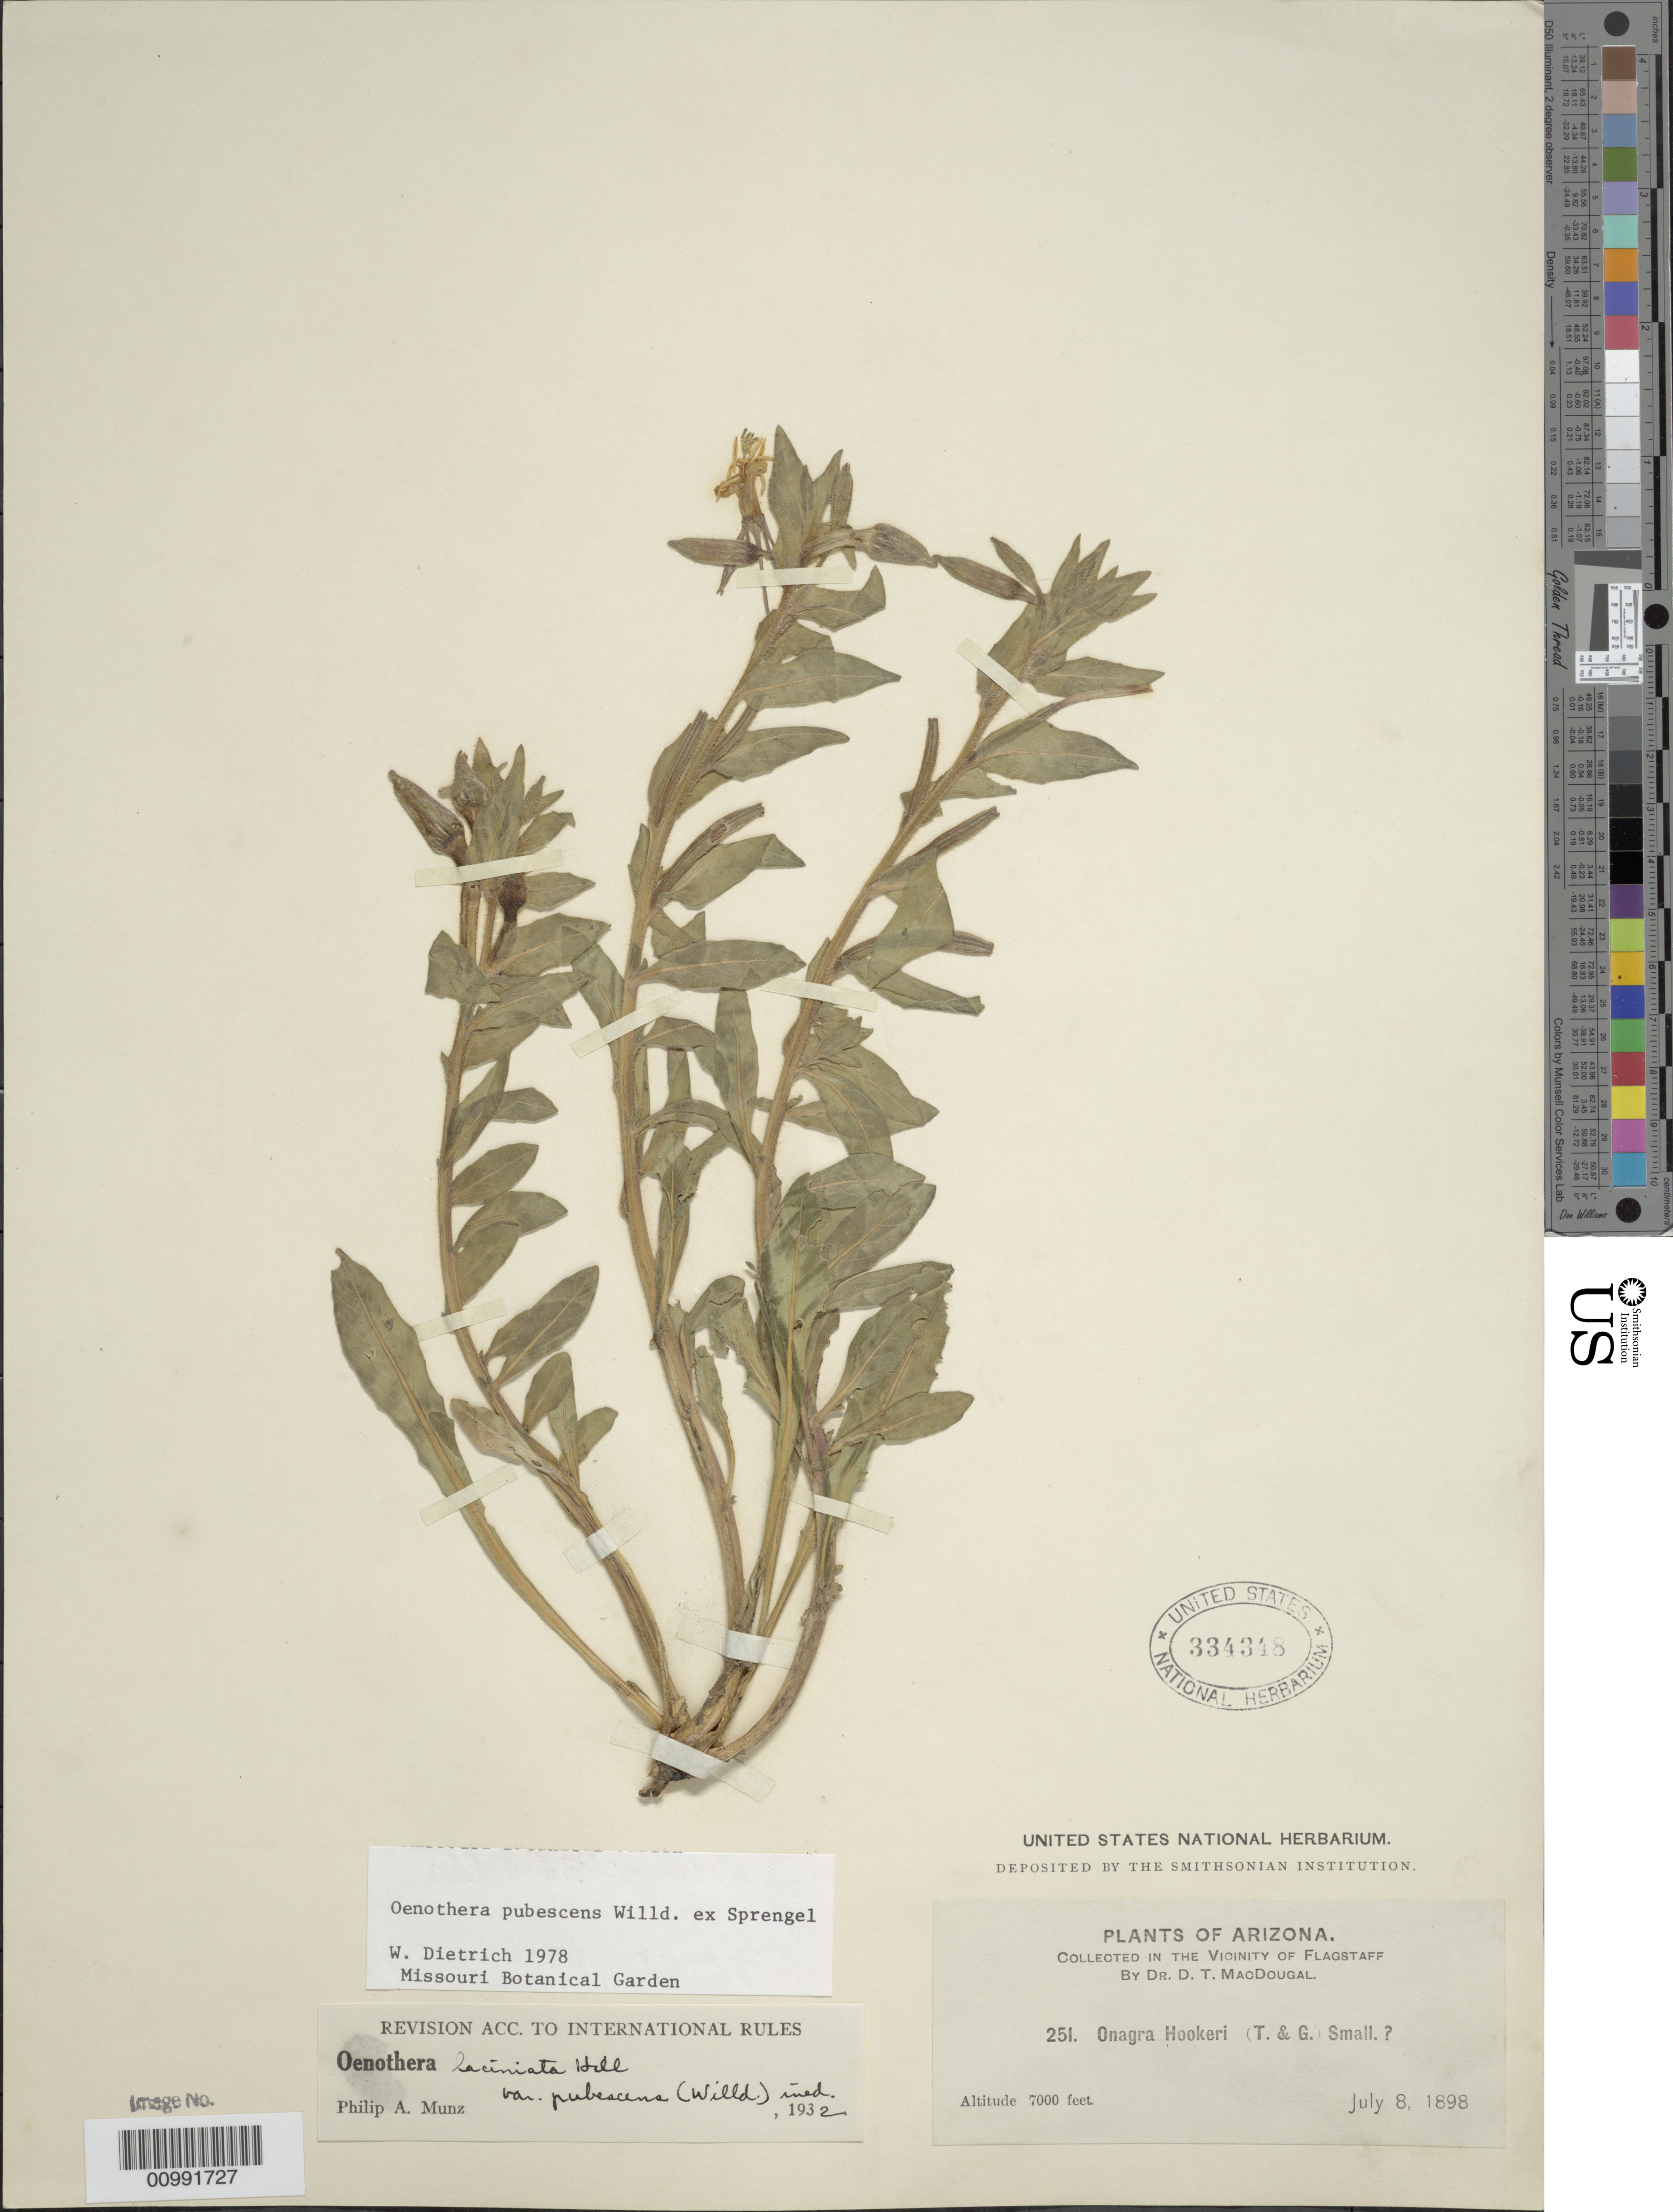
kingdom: Plantae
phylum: Tracheophyta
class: Magnoliopsida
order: Myrtales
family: Onagraceae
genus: Oenothera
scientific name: Oenothera pubescens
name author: Willd. ex Spreng.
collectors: D. T. MacDougal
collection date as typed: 08 Jul 1898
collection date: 1898-07-08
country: United States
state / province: Arizona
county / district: Coconino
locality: Flagstaff.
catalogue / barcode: US 334348